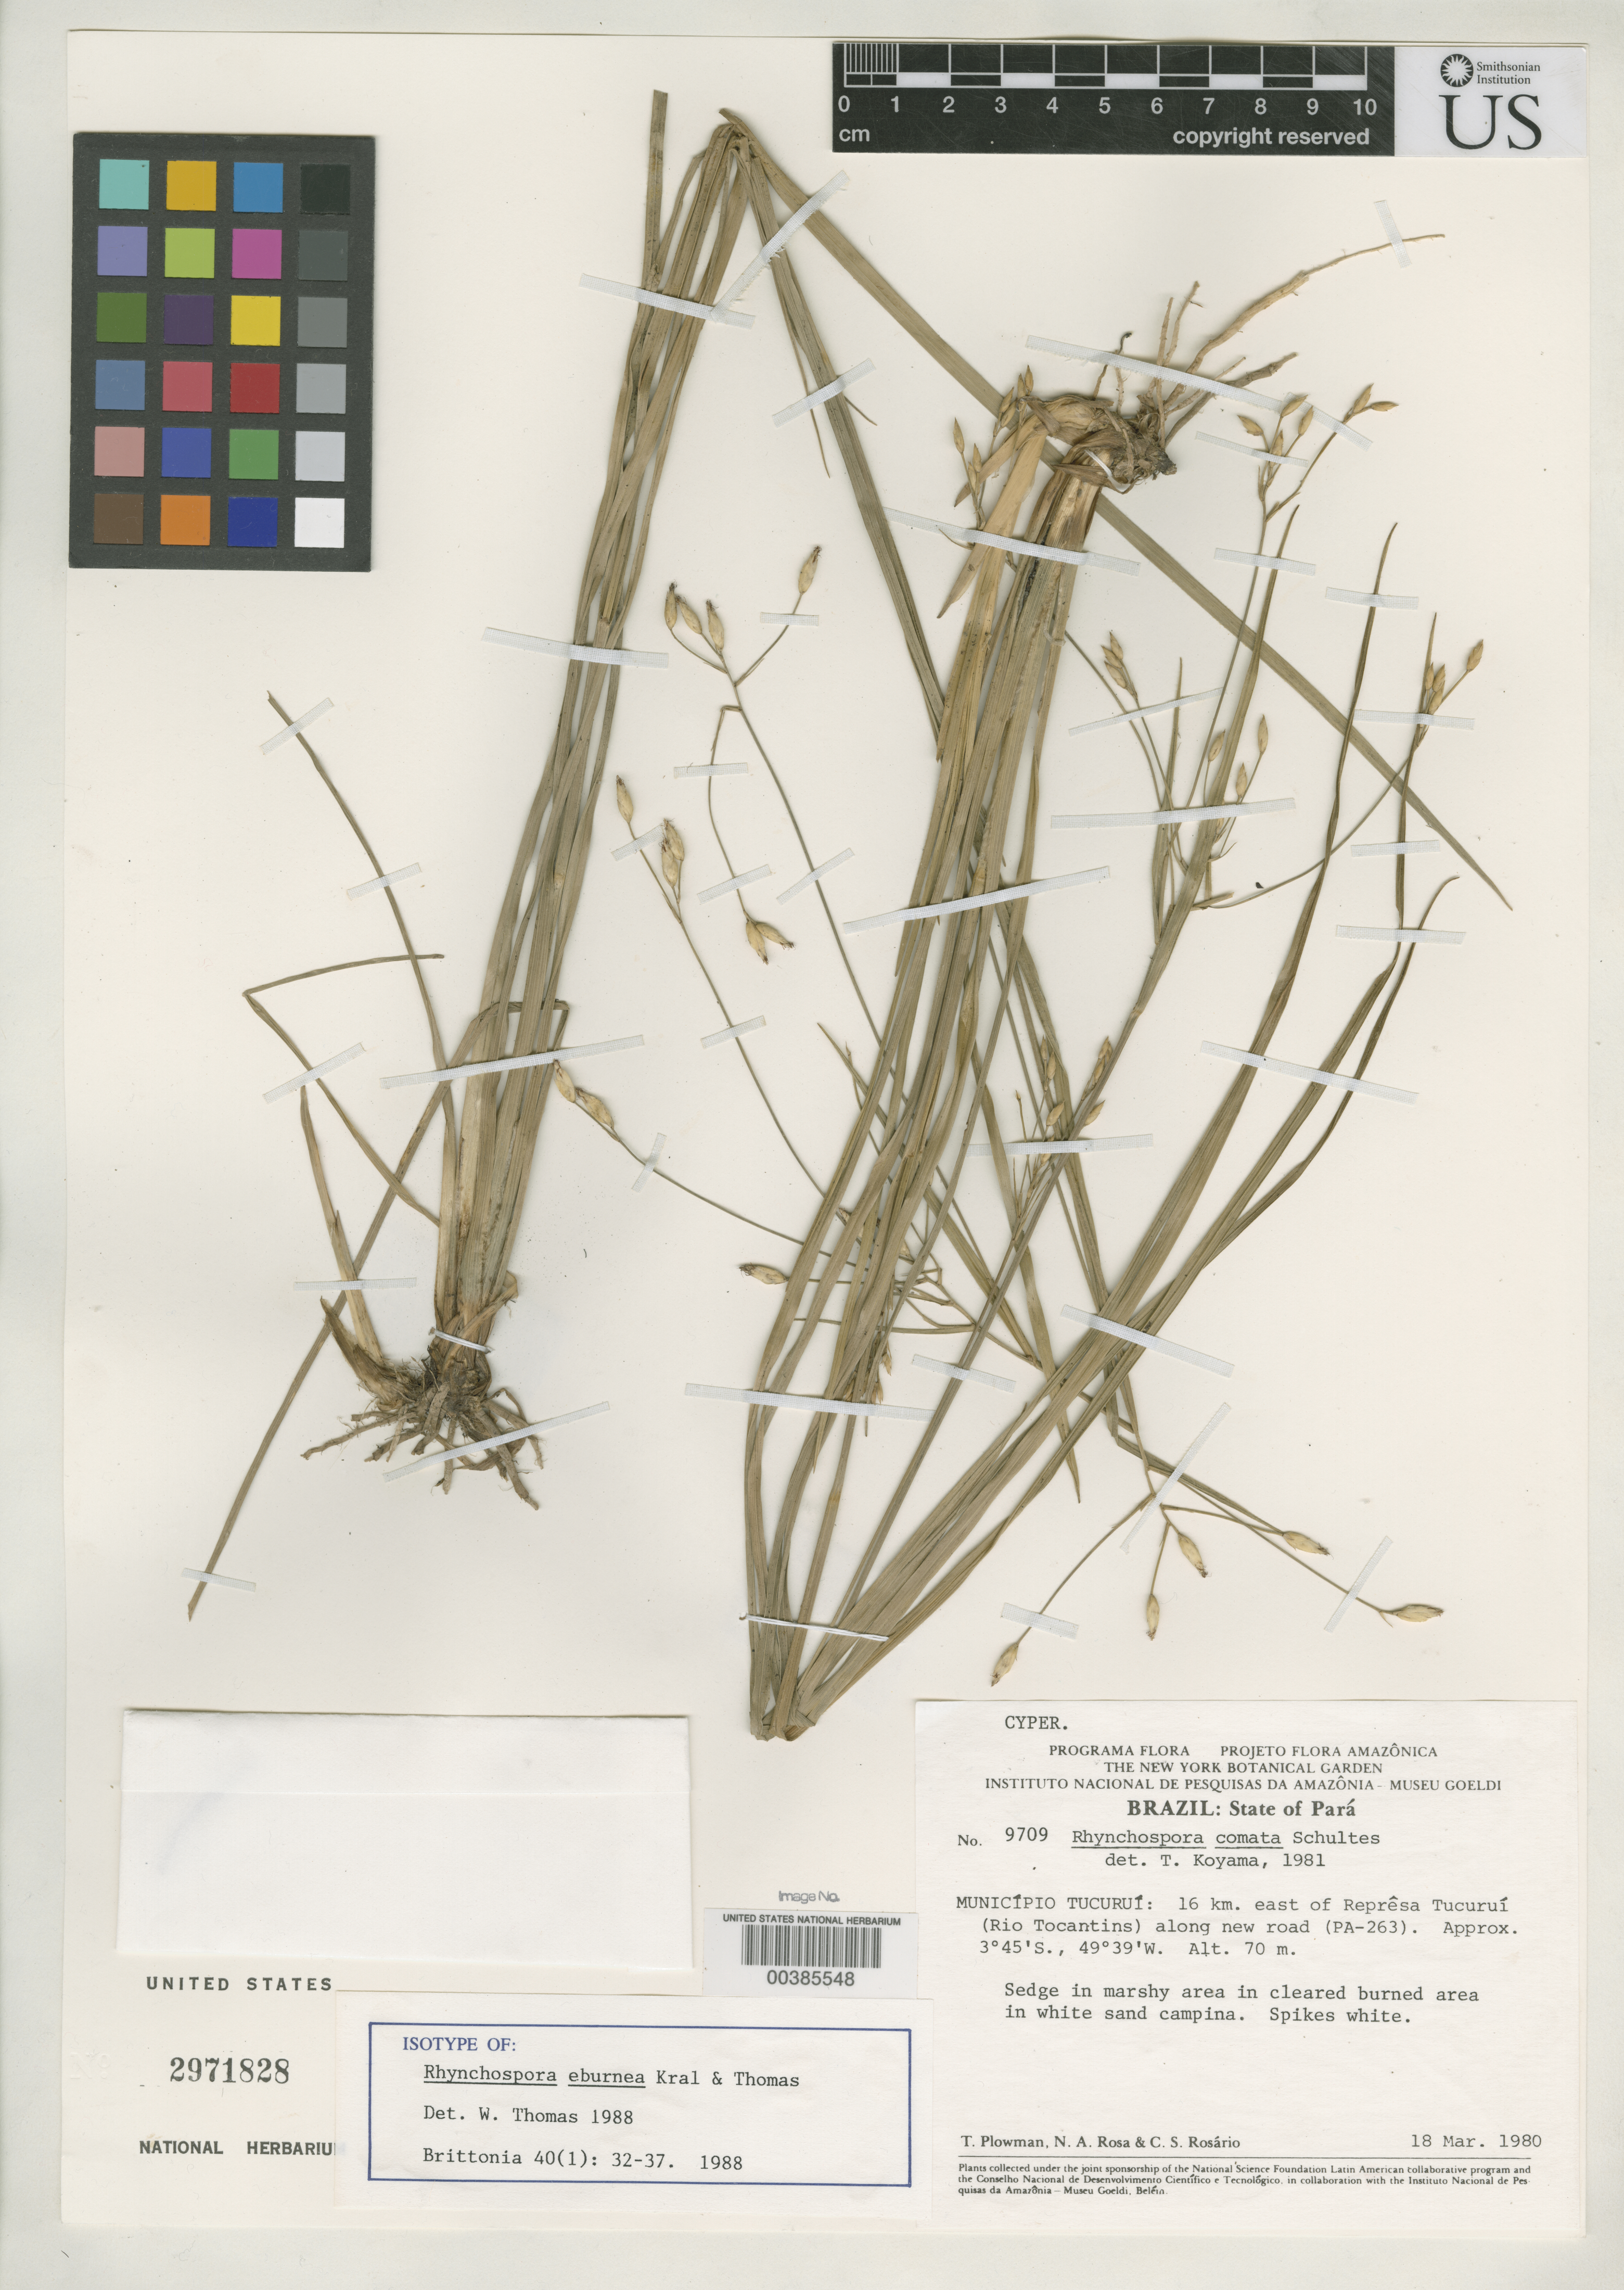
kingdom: Plantae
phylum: Tracheophyta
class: Liliopsida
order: Poales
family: Cyperaceae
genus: Rhynchospora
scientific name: Rhynchospora eburnea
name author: Kral & W.W. Thomas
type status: Isotype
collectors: T. Plowman, N. A. Rosa & C. S. Rosário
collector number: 9709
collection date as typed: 18 Mar 1980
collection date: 1980-03-18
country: Brazil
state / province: Pará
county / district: Tucuruí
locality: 16 km E of Represa Tucurui (Rio Tocantins) along new road (PA-263).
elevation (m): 70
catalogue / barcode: US 2971828